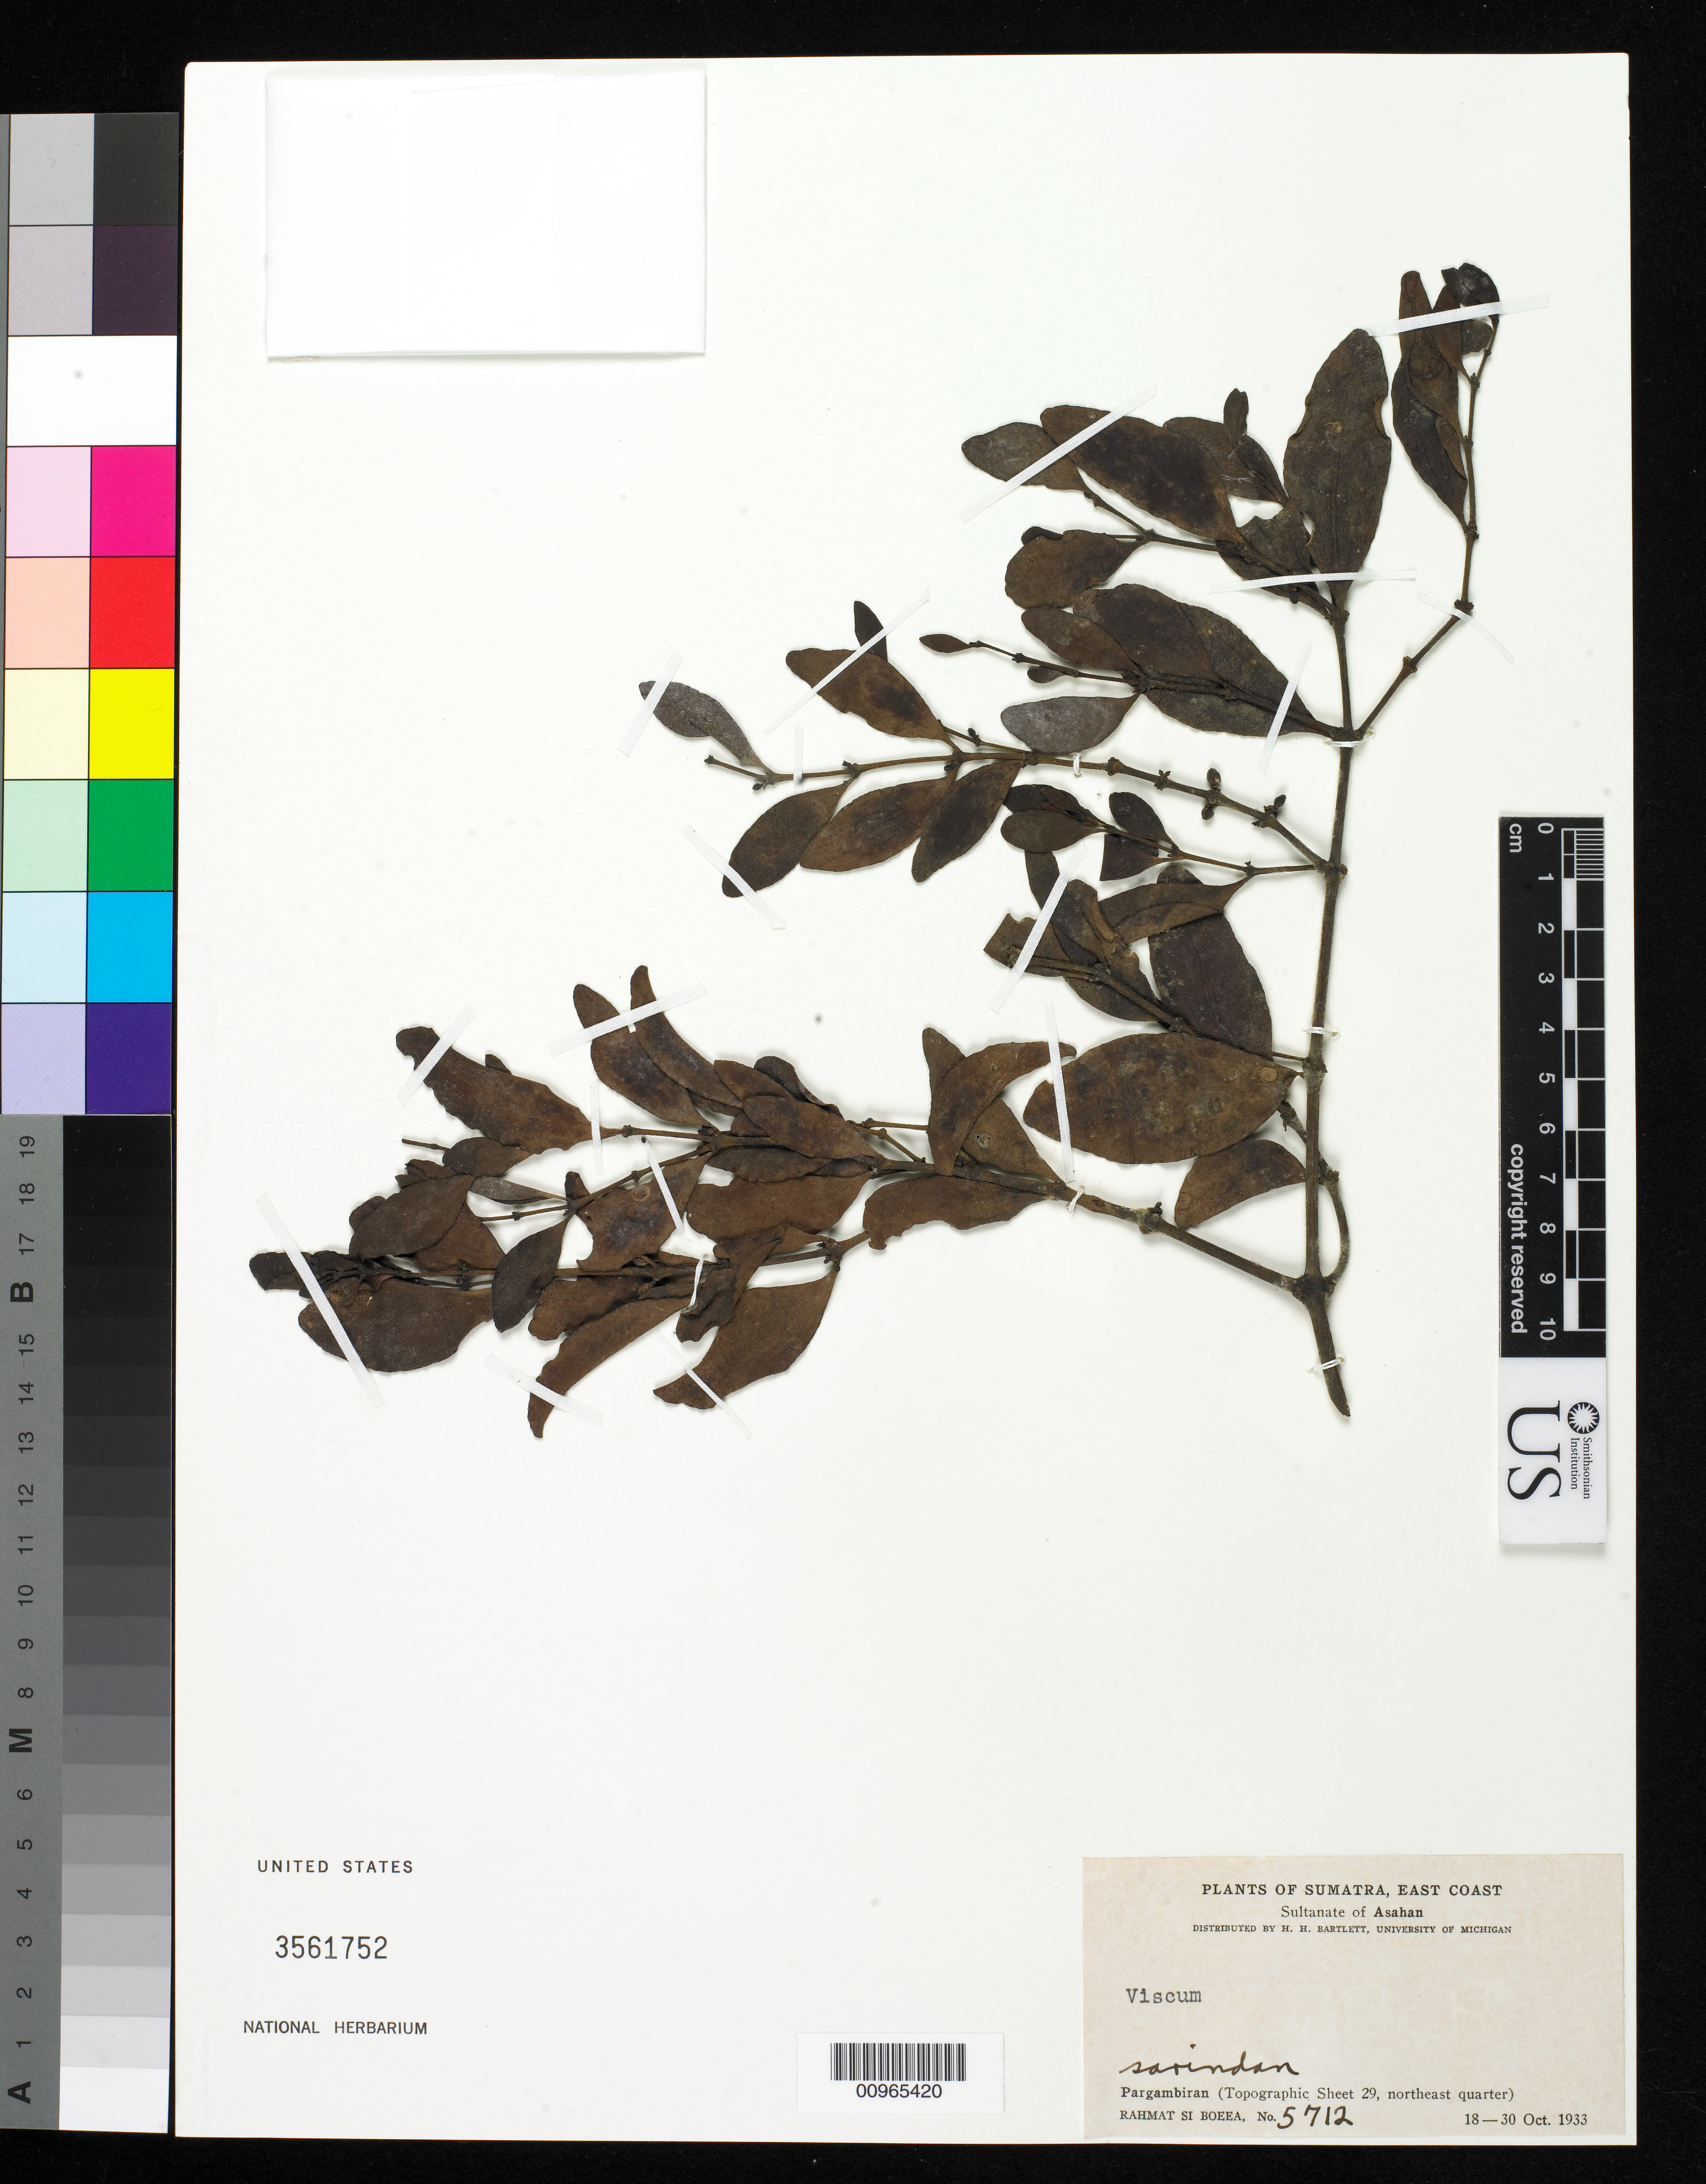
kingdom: Plantae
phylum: Tracheophyta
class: Magnoliopsida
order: Santalales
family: Viscaceae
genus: Viscum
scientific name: Viscum sp.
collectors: Rahmat Si Boeea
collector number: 5712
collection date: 1933-10-18/1933-10-30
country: Indonesia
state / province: Sumatra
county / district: Aceh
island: Sumatra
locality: (East Coast) Pargambiran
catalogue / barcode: US 3561752